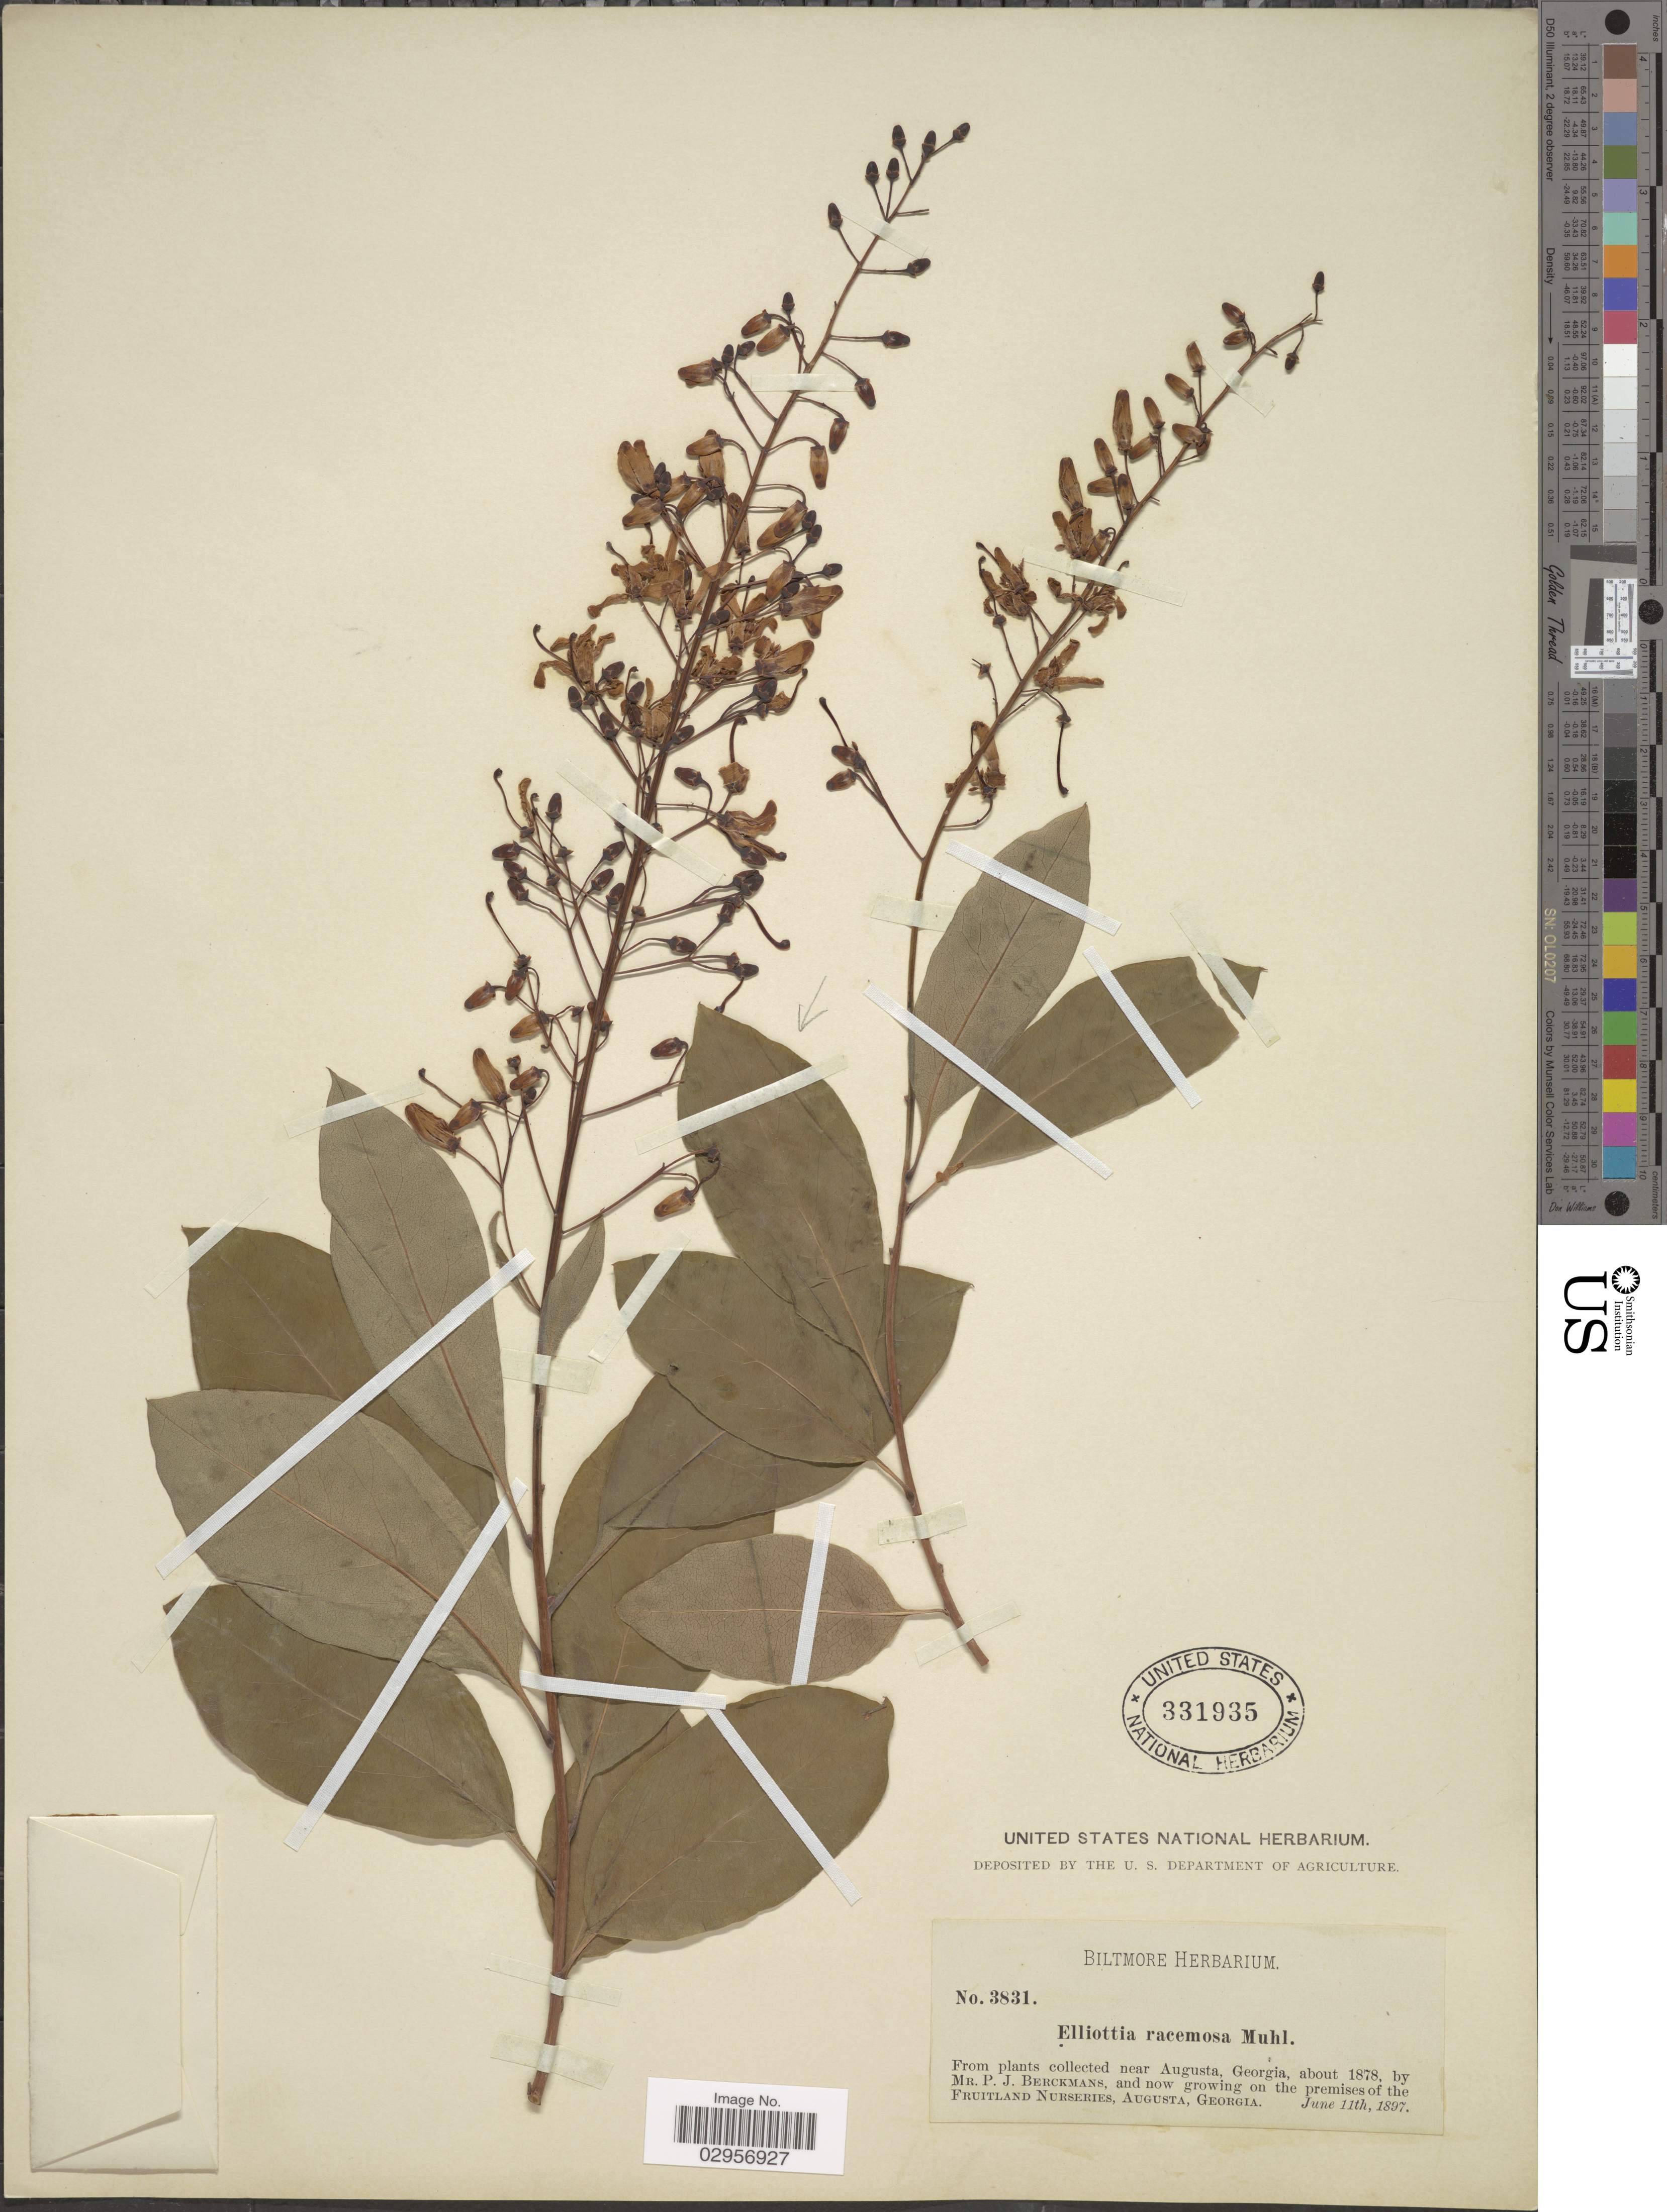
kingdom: Plantae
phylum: Tracheophyta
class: Magnoliopsida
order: Ericales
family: Ericaceae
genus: Elliottia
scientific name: Elliottia racemosa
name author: Muhl. ex Elliott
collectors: P. Berckmans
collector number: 3831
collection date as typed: About 1878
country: United States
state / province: Georgia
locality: Near Augusta.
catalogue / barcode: US 331935